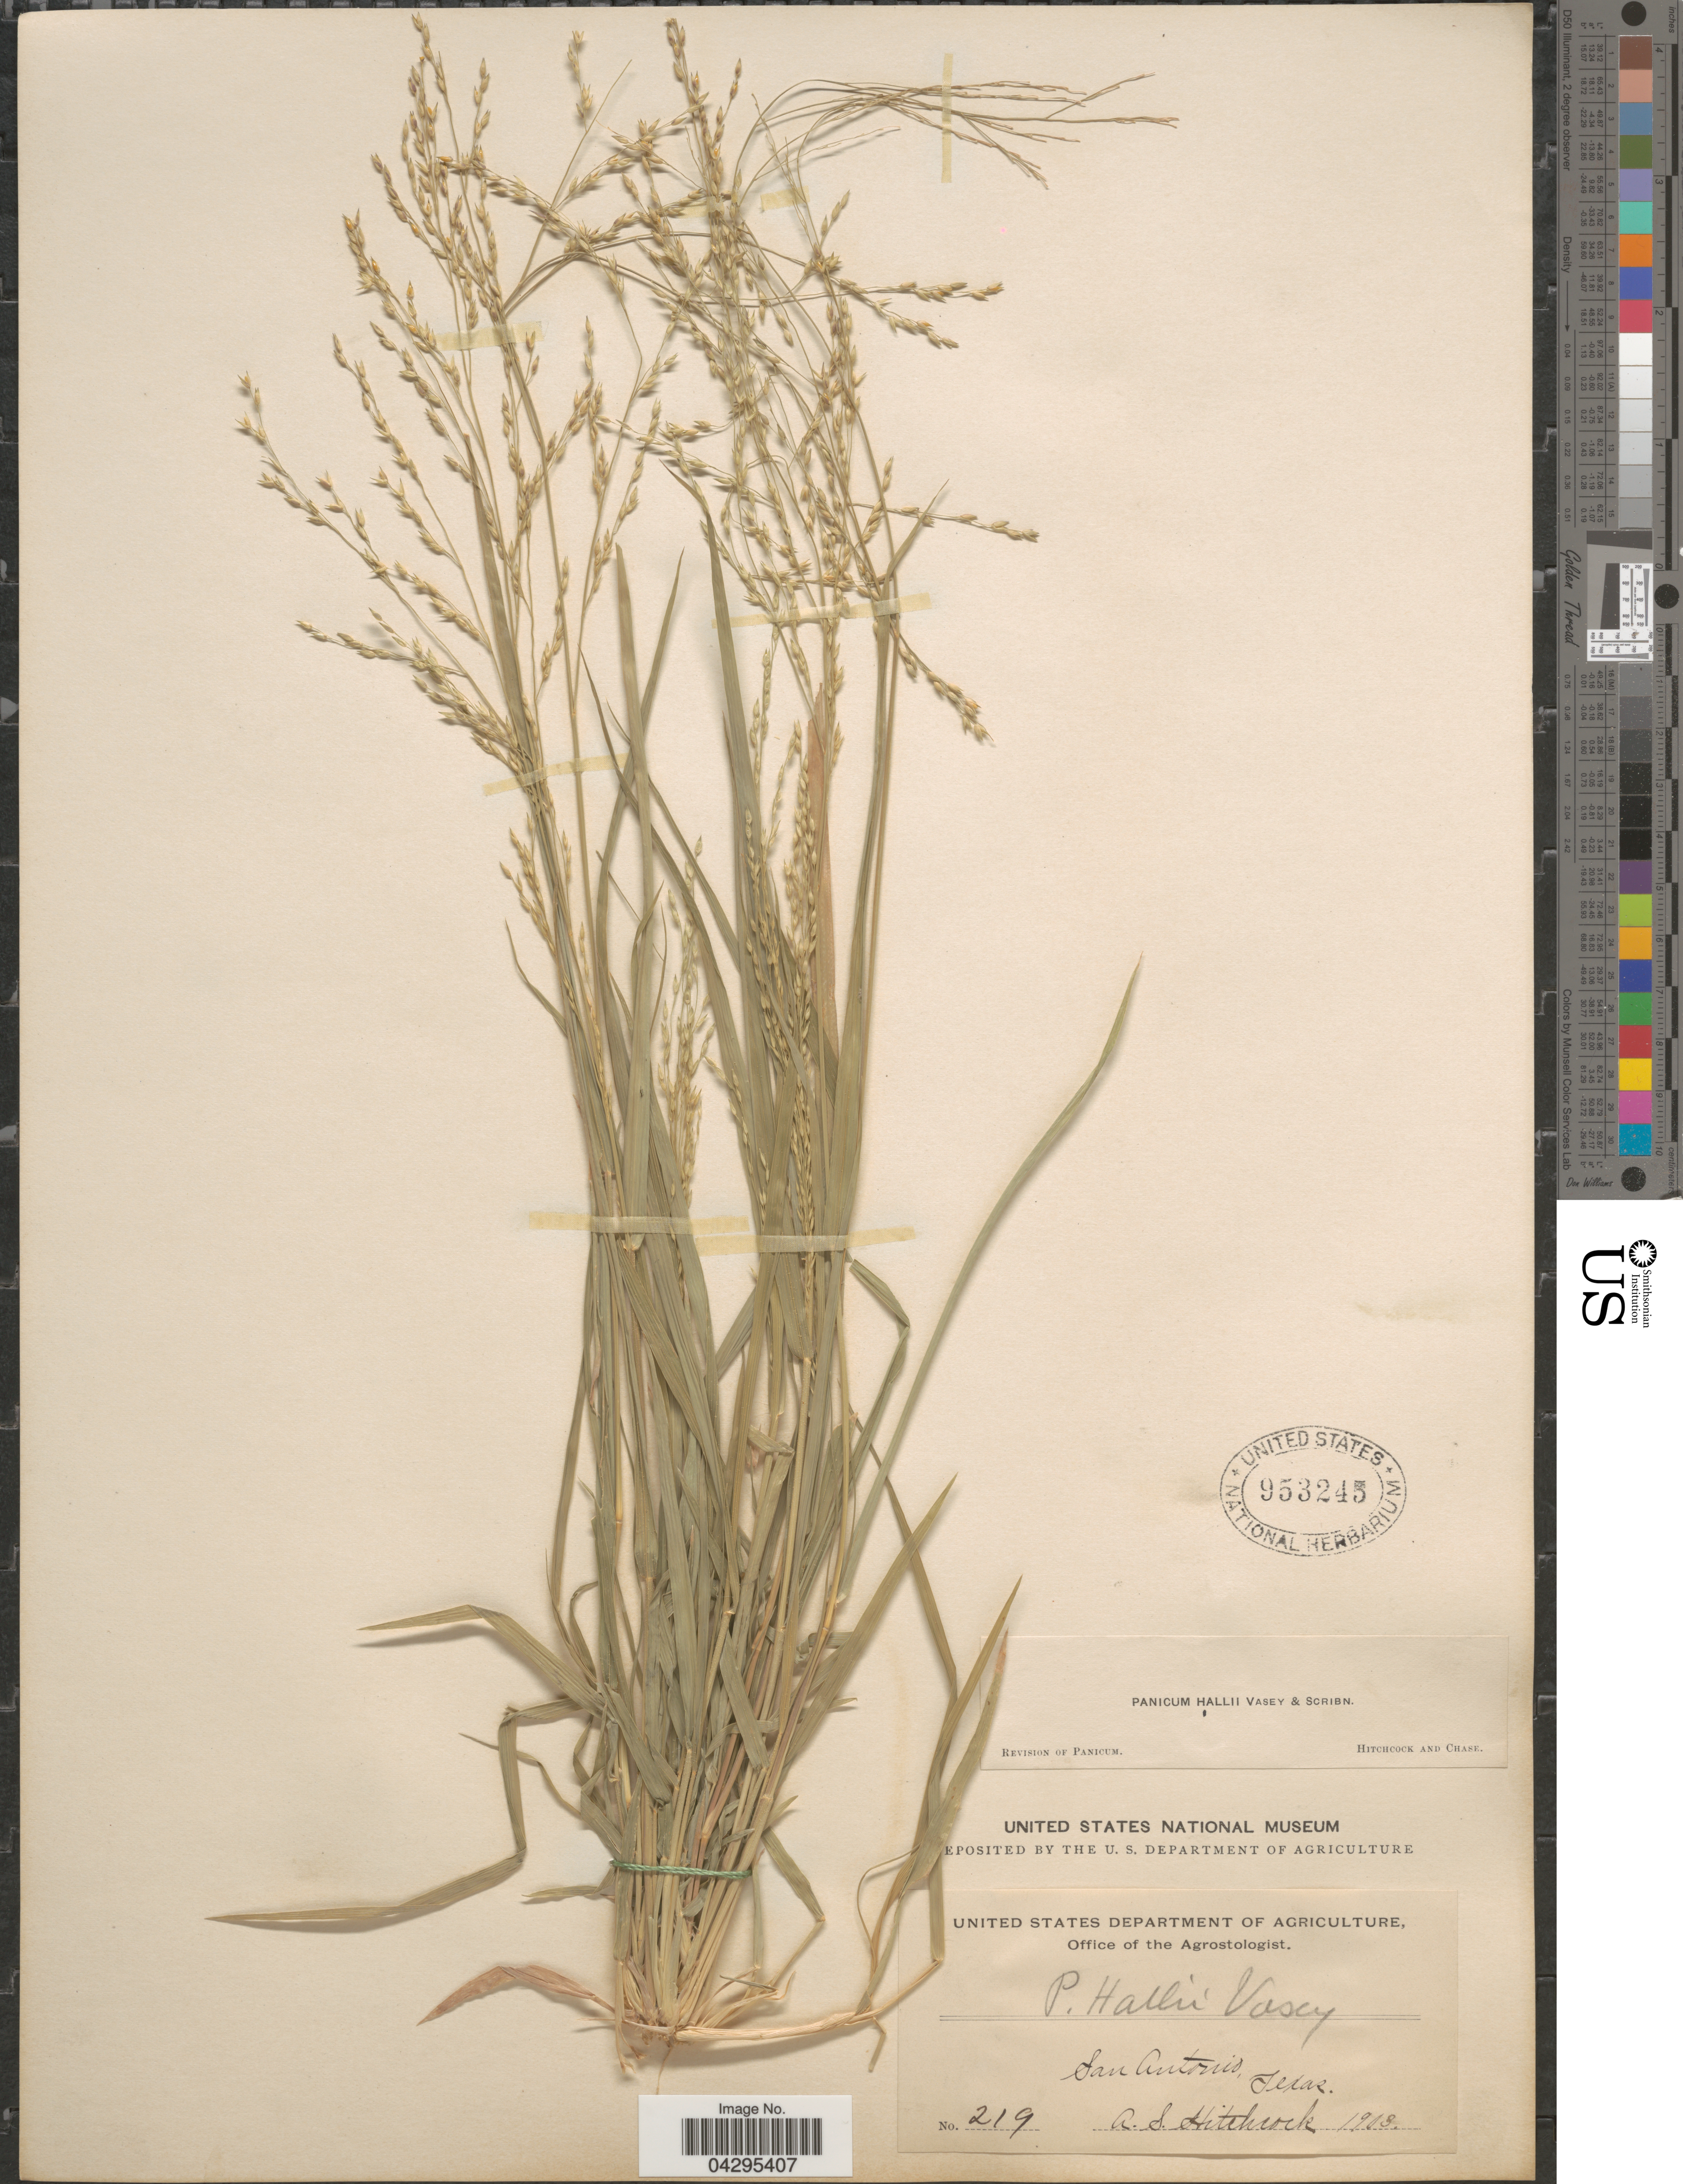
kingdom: Plantae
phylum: Tracheophyta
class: Liliopsida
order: Poales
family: Poaceae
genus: Panicum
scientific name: Panicum hallii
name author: Vasey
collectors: A. S. Hitchcock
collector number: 219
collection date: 1903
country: United States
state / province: Texas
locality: San Antonio.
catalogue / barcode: US 953245